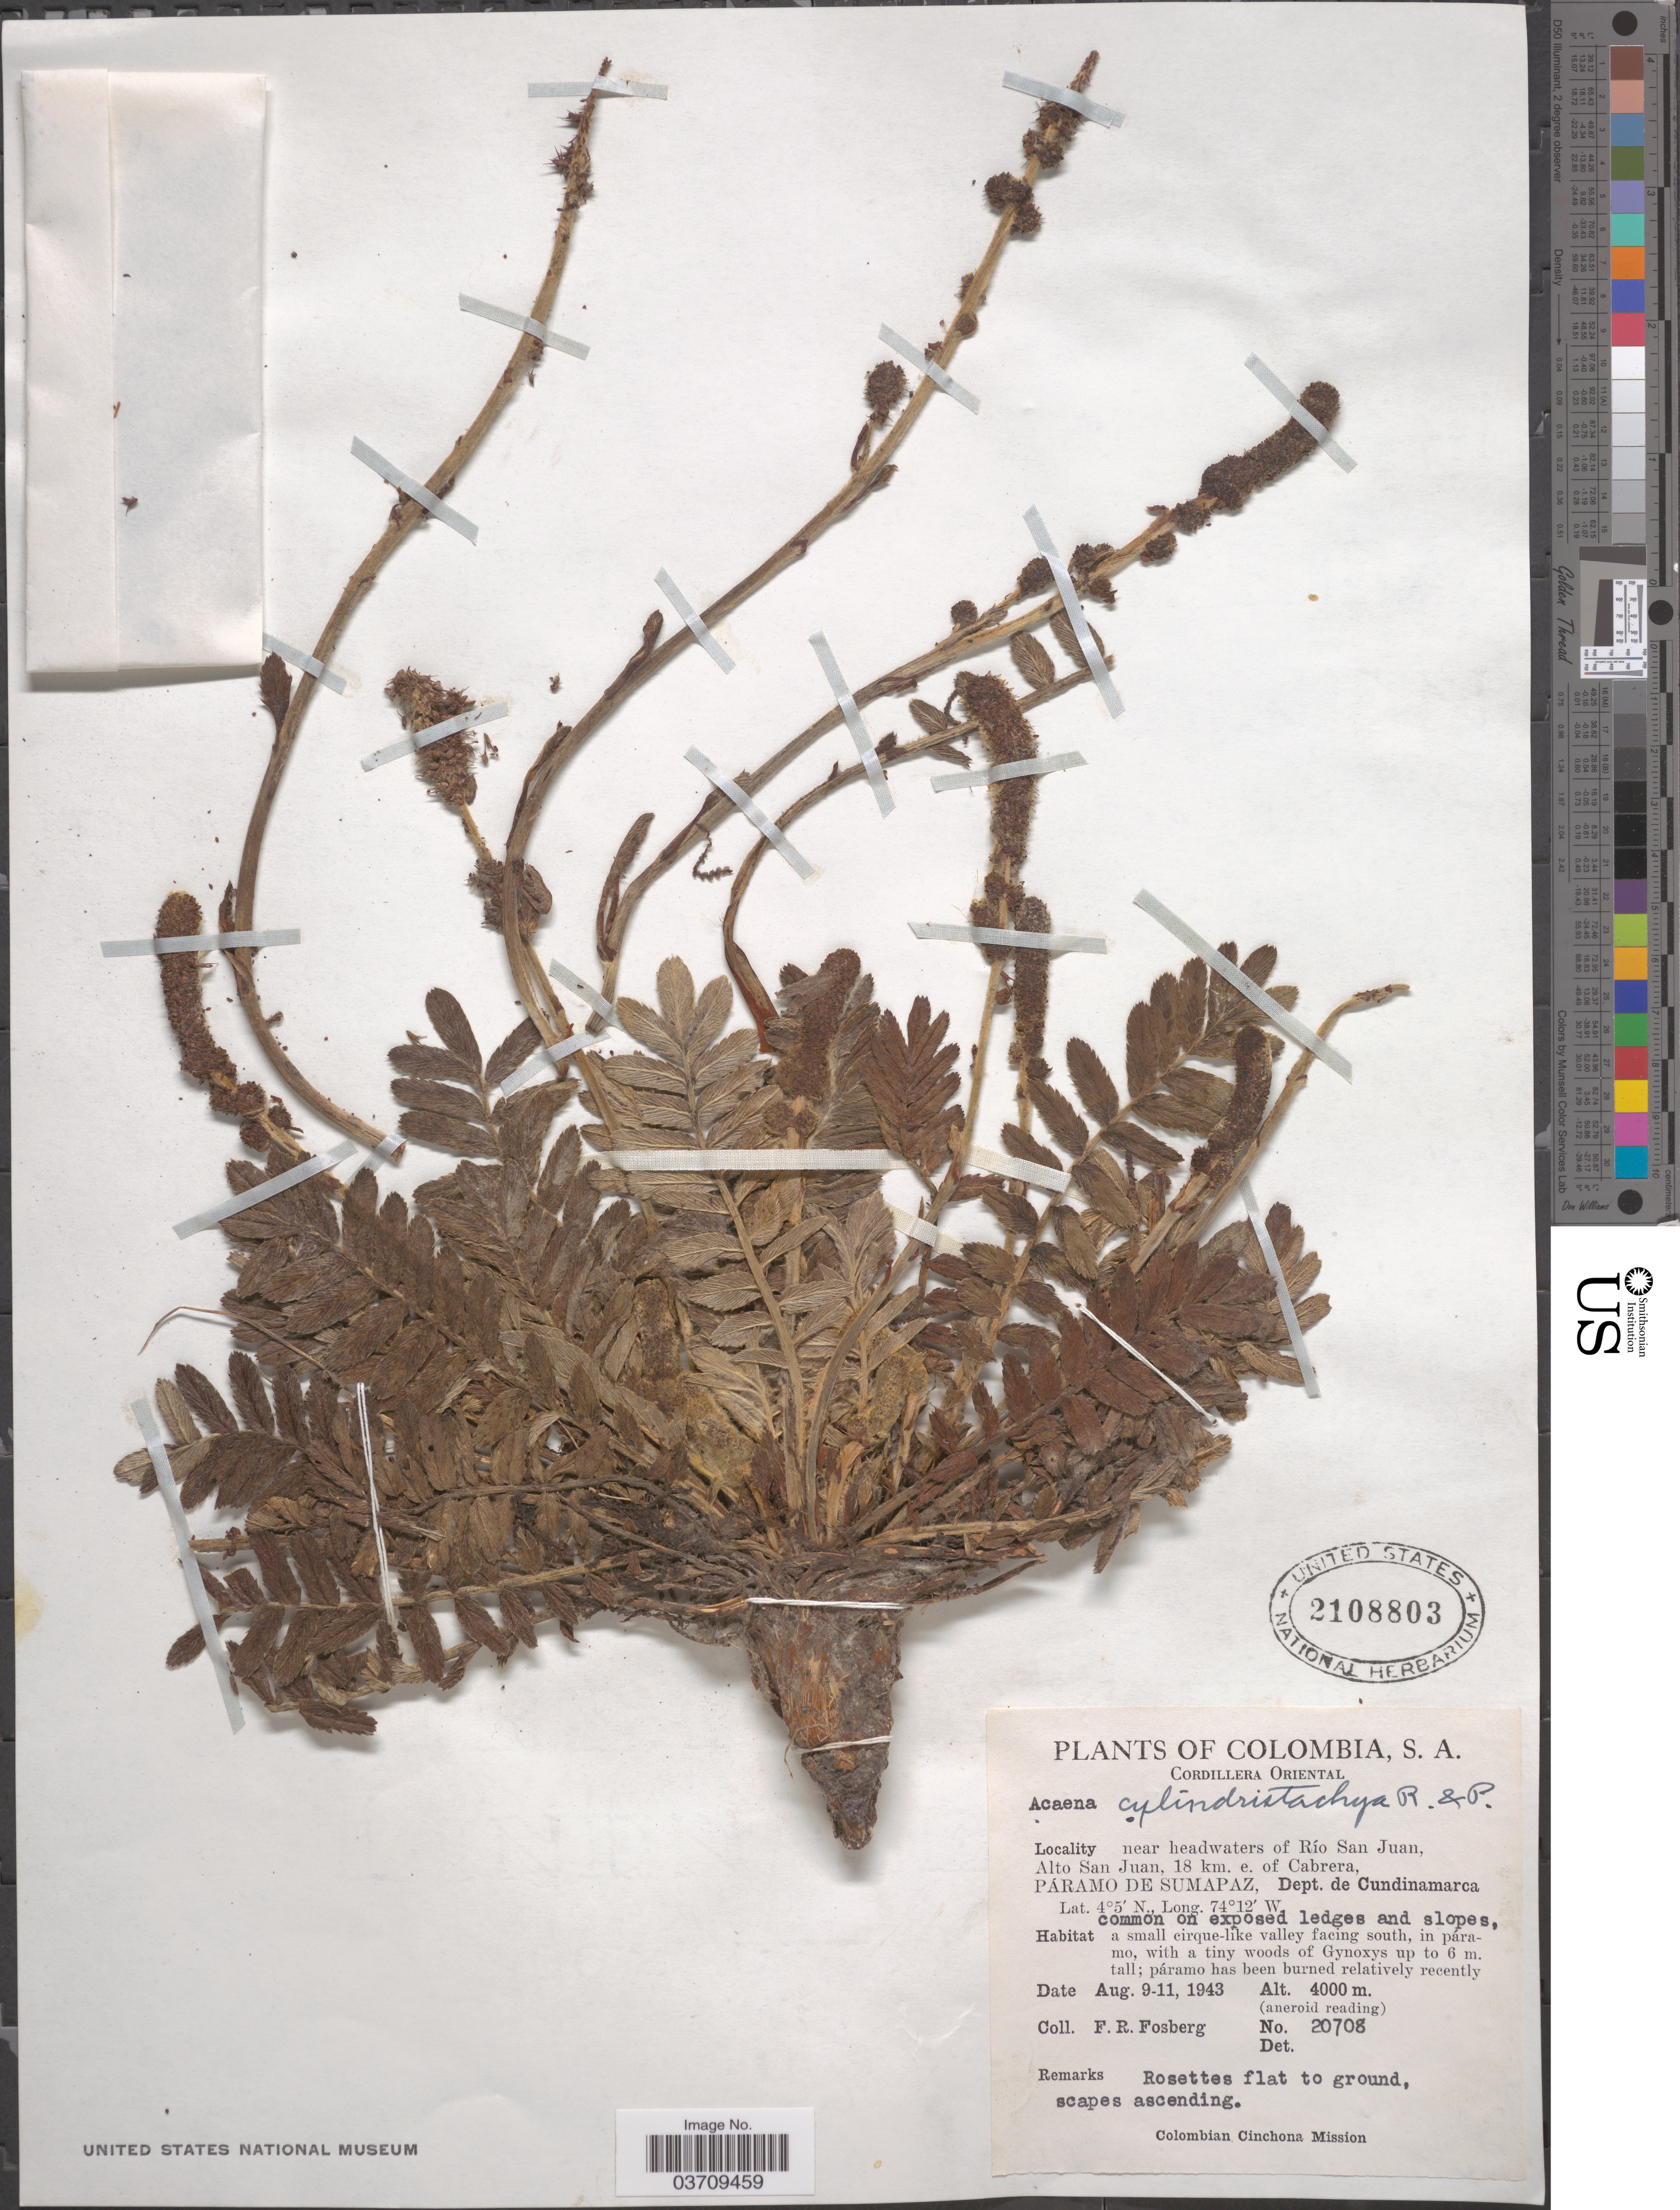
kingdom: Plantae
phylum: Tracheophyta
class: Magnoliopsida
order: Rosales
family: Rosaceae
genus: Acaena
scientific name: Acaena cylindristachya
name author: Ruiz & Pav.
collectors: F. R. Fosberg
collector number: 20708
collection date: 1943-08-09/1943-08-11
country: Colombia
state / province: Cundinamarca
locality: Cordillera Oriental. Near headwaters of Río San Juan, Alto San Juan, 18 km. e. of Cabrera, Páramo de Sumapaz, Dept. de Cundinamarca.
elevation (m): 4000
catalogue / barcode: US 2108803